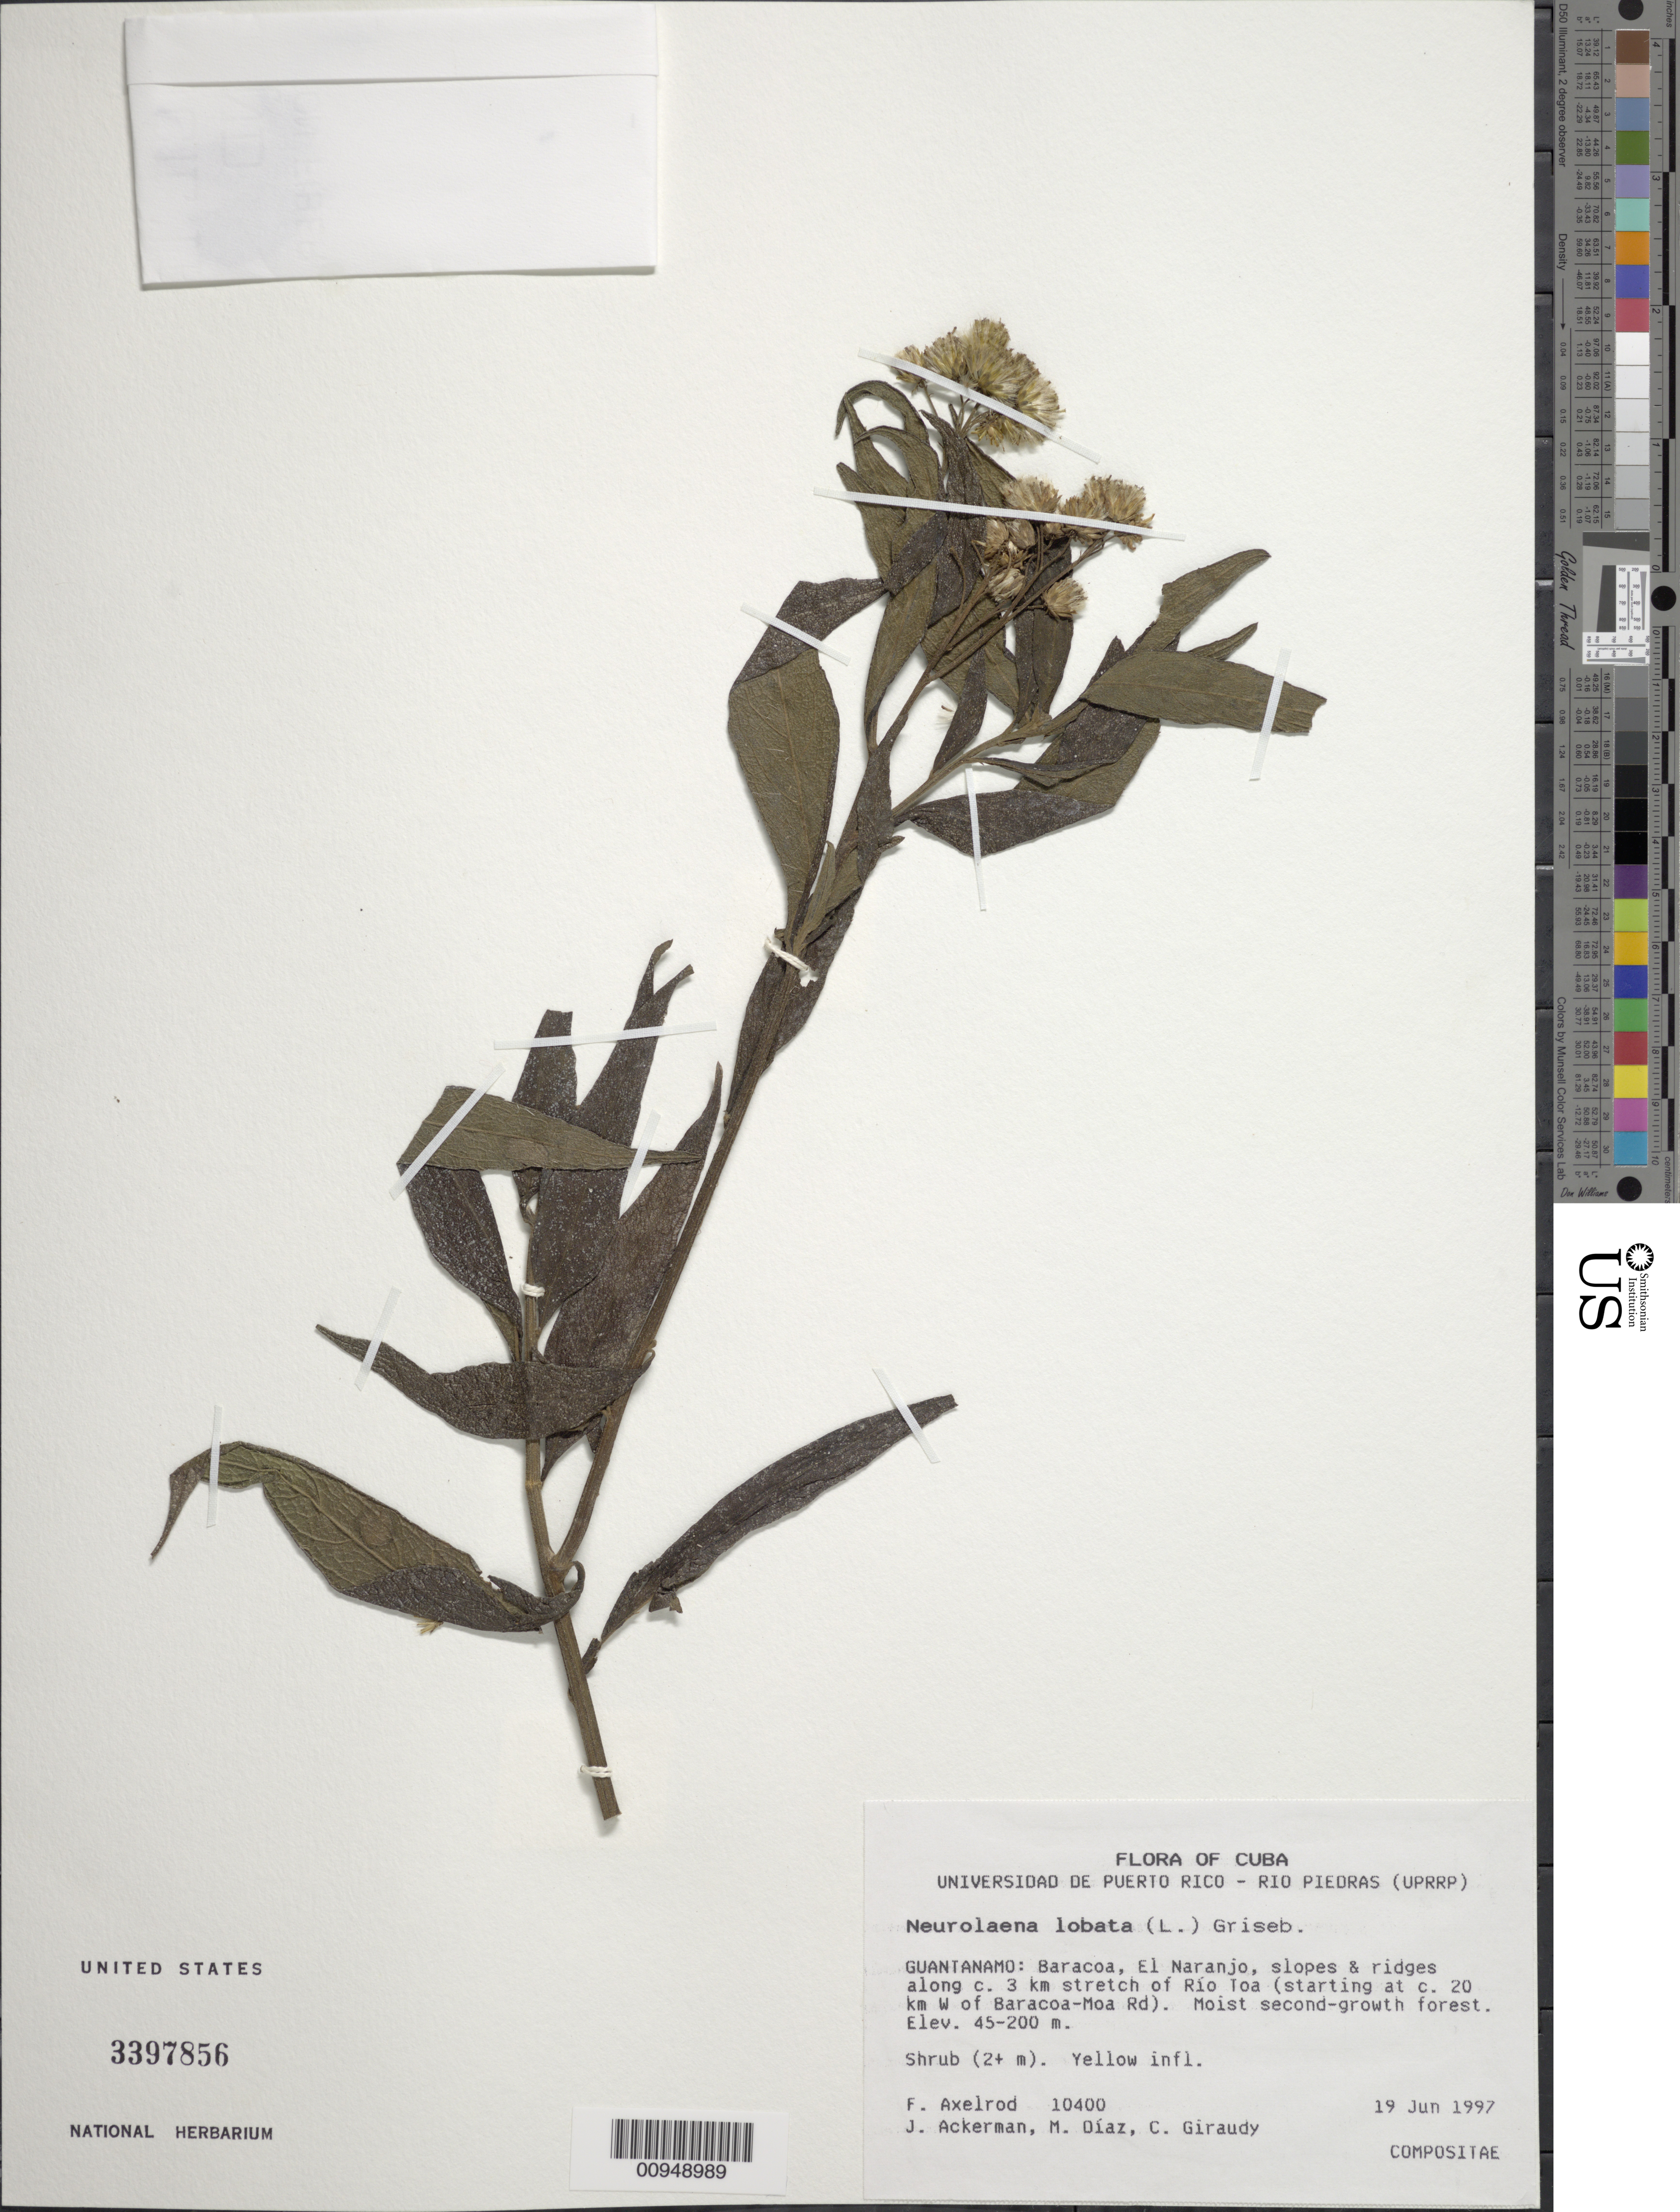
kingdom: Plantae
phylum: Tracheophyta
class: Magnoliopsida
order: Asterales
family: Asteraceae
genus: Neurolaena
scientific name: Neurolaena lobata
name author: (L.) R. Br. ex Cass.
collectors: F. S. Axelrod, J. D. Ackerman, M. Díaz & C. Giraudy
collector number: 10400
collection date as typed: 19 Jun 1997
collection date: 1997-06-19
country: Cuba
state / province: Guantánamo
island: Cuba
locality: Guantánamo, Baracoa, El Naranjo, slopes & ridges along c 3 km stretch of Río Ioa (starting at c 20 km W of Baracoa-Moa Rd)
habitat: Moist second-growth forest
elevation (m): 45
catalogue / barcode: US 3397856